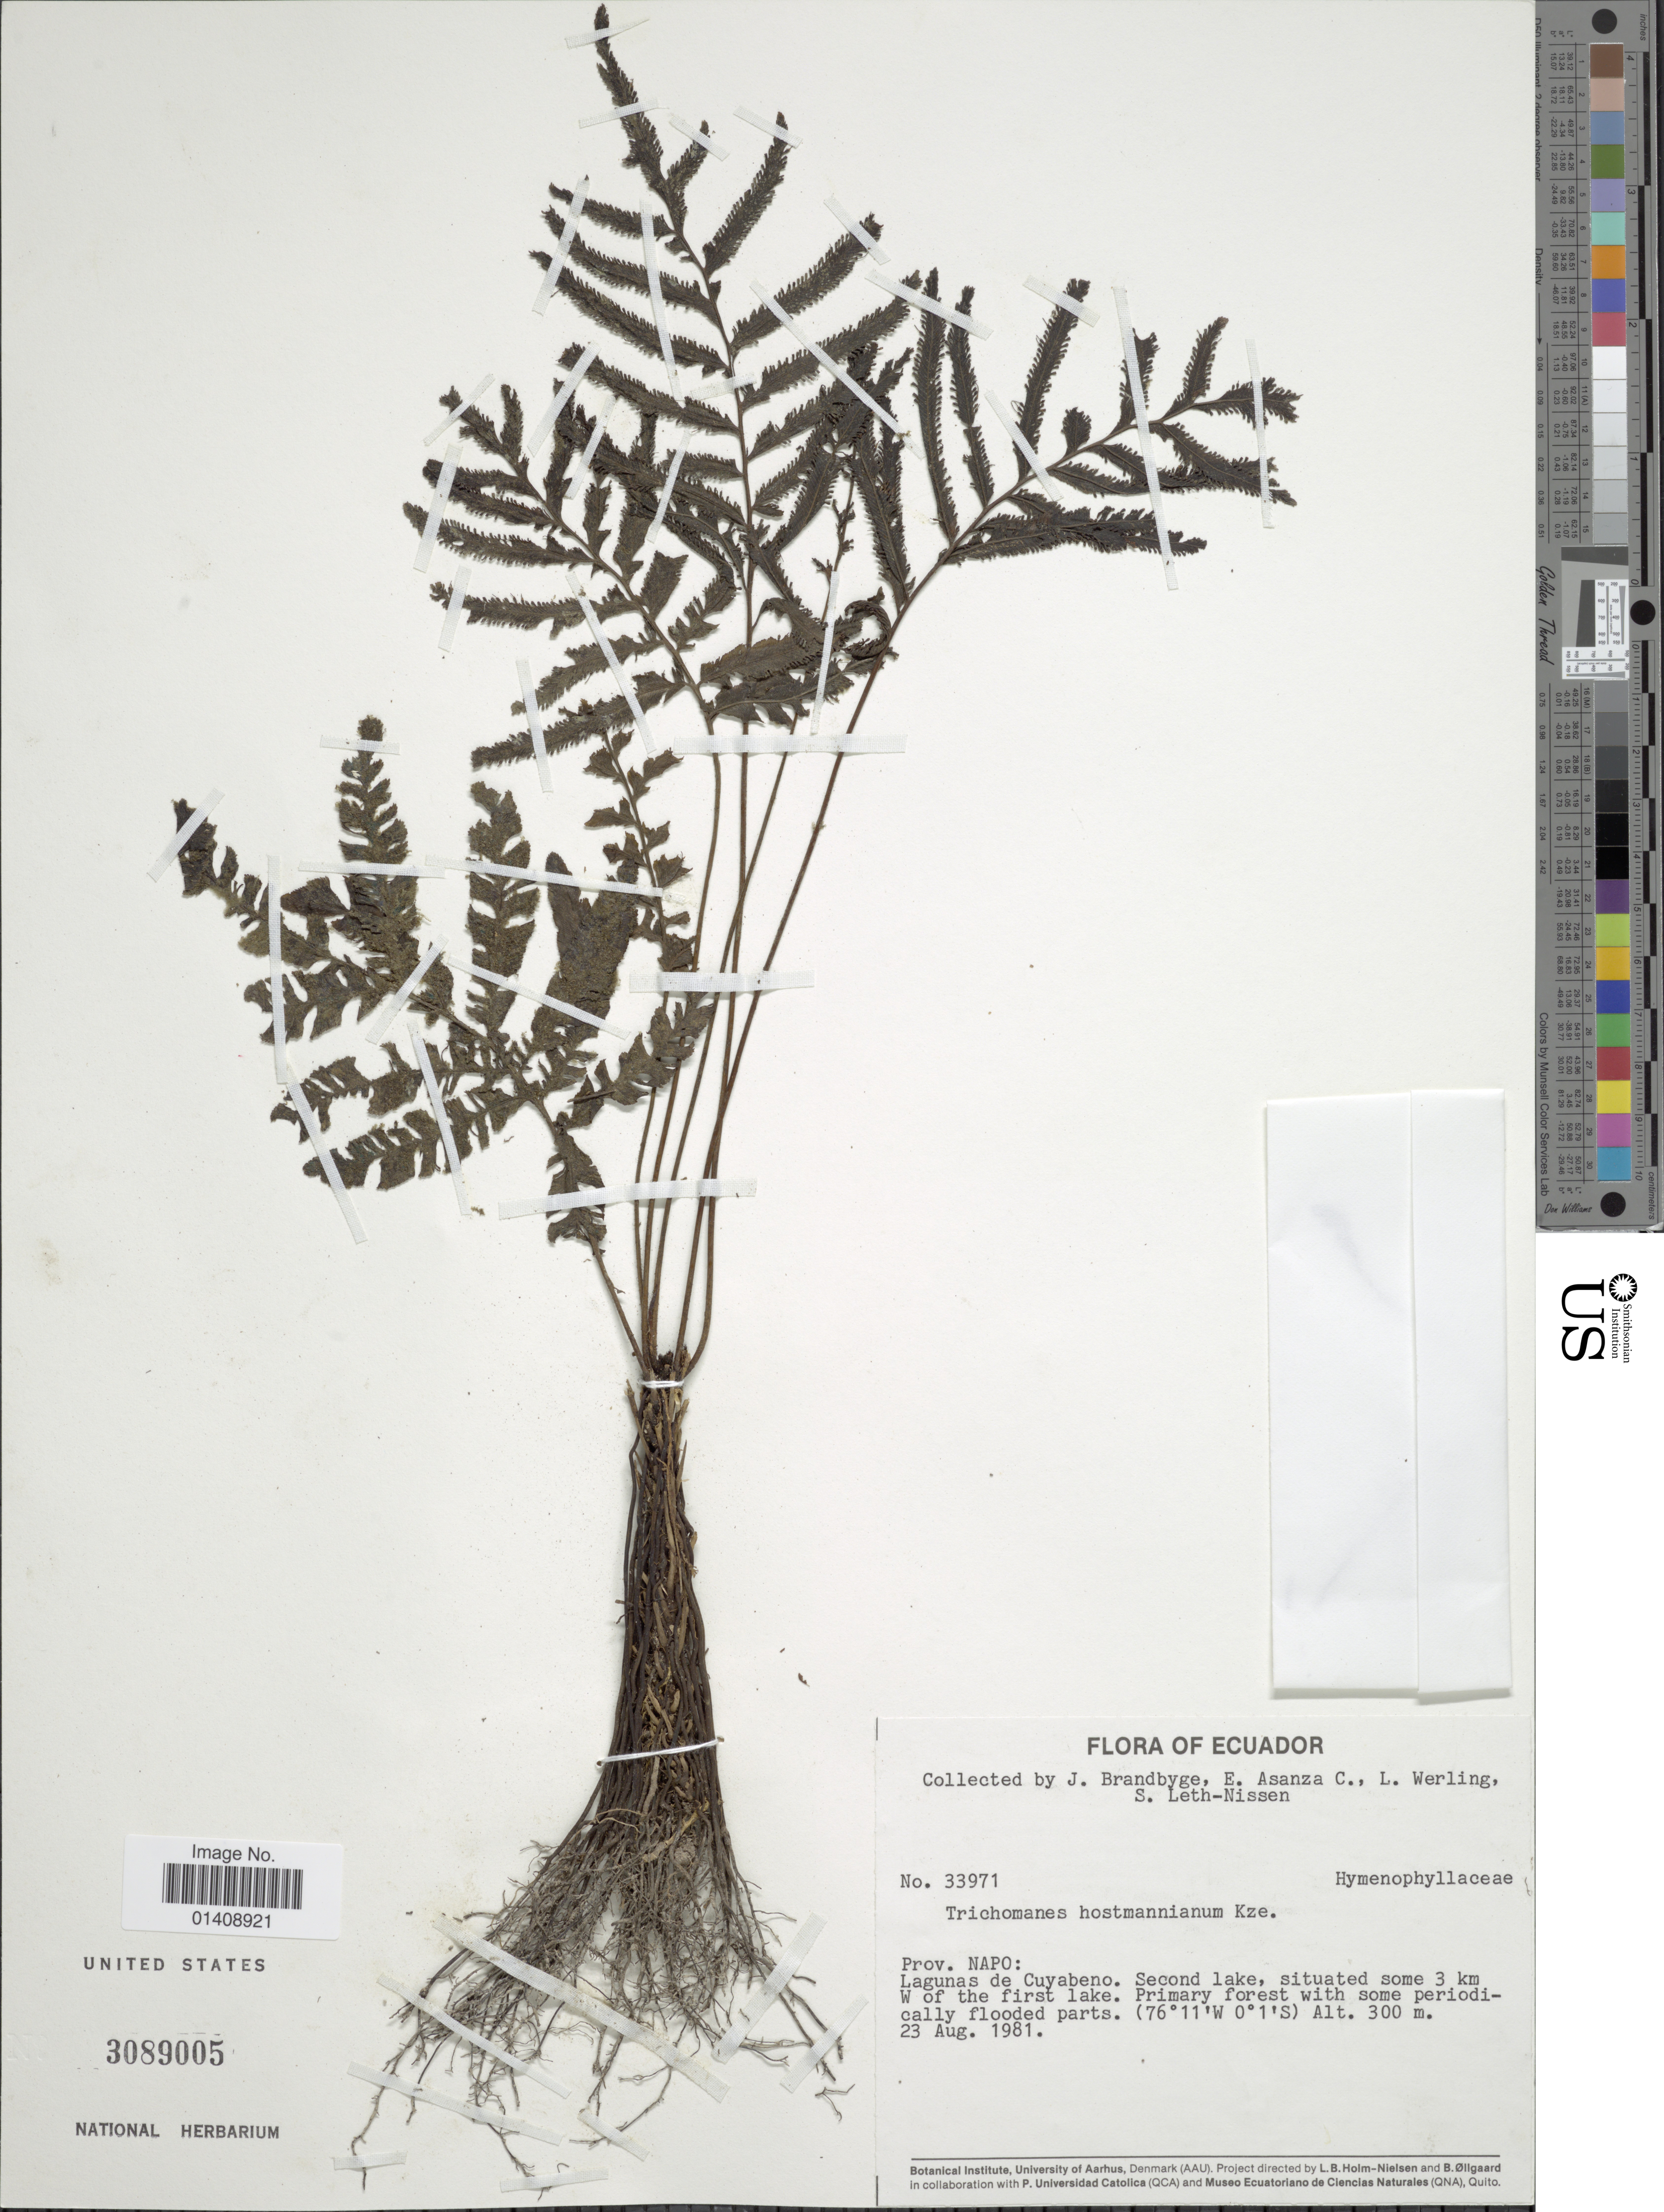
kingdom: Plantae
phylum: Tracheophyta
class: Polypodiopsida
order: Hymenophyllales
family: Hymenophyllaceae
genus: Trichomanes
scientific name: Trichomanes hostmannianum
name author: (Klotzsch) Kunze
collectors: J. Brandbyge, E. Asanza C., L. Werling & S. Leth-Nissen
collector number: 33971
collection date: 1981-08-23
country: Ecuador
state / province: Napo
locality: Lagunas de Cuyabeno. Second lake, situated some 3km W of the first lake. Primary forest with some periodically flooded parts.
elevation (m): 300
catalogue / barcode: US 3089005